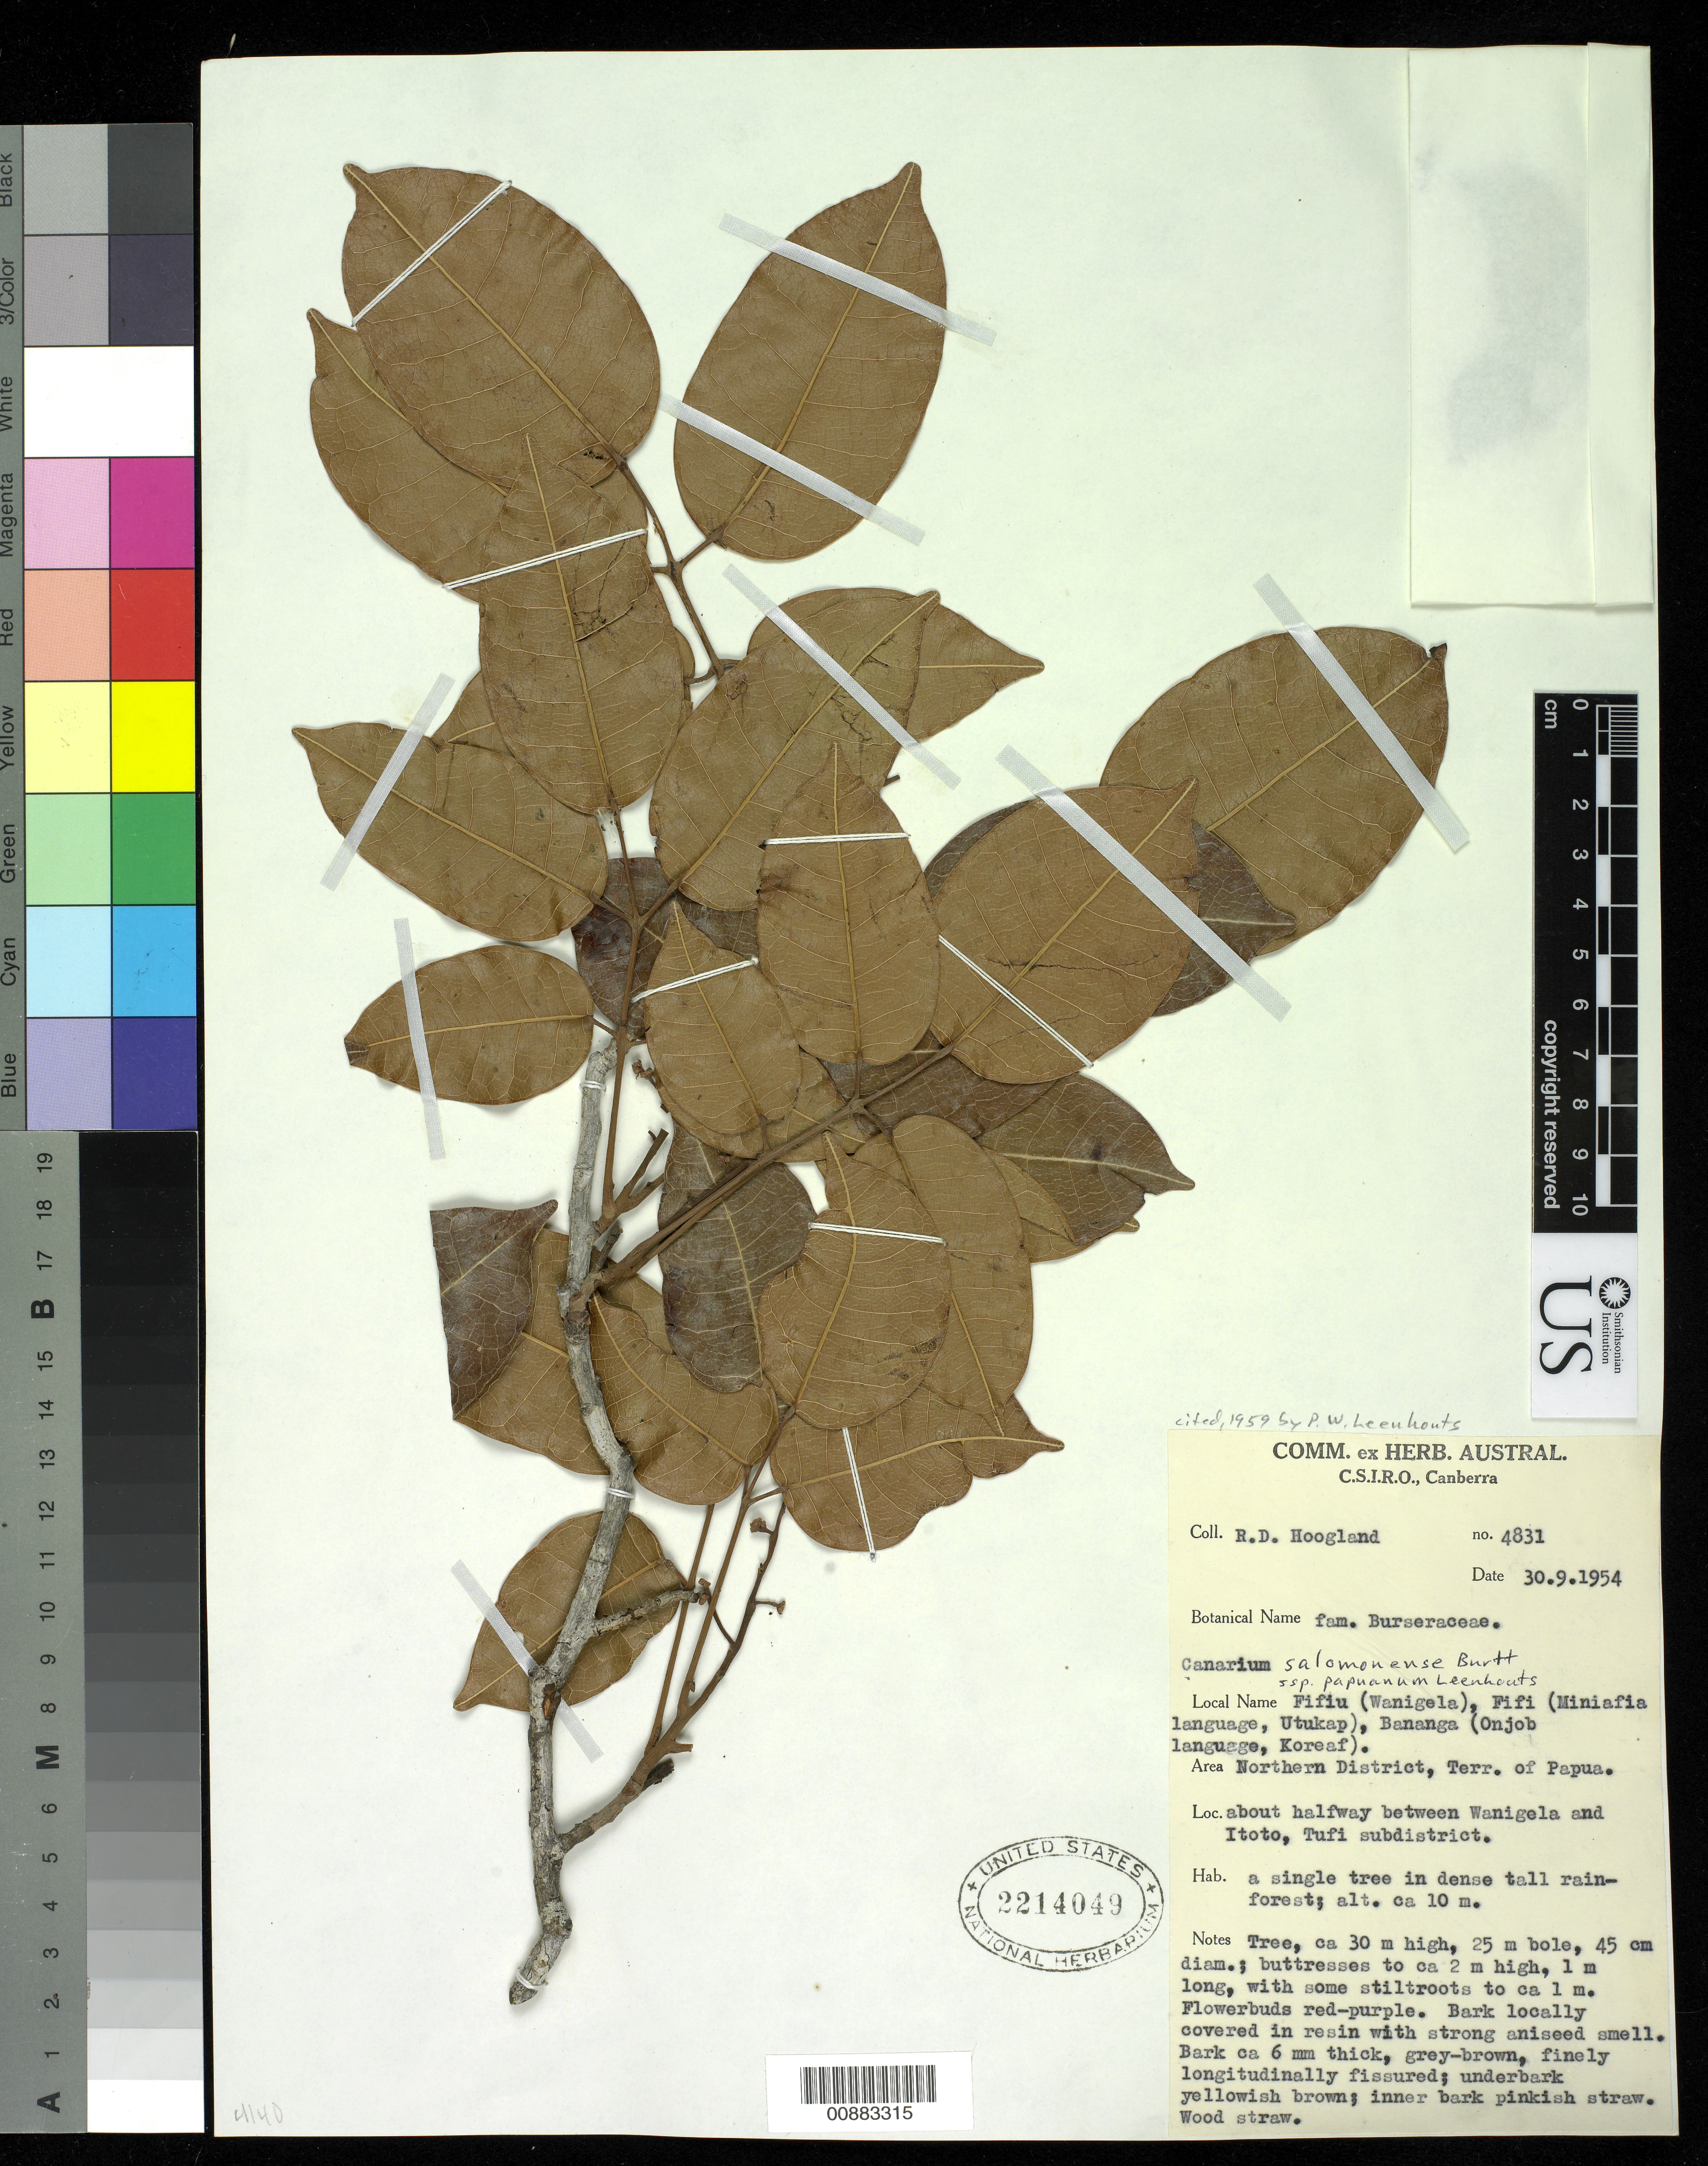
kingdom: Plantae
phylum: Tracheophyta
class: Magnoliopsida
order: Sapindales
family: Burseraceae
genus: Canarium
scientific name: Canarium salomonense subsp. papuanum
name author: Leenh.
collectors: R. D. Hoogland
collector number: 4831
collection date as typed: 30 Sep 1954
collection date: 1954-09-30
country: Papua New Guinea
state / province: Northern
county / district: Tufi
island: New Guinea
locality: Northern Dist., about halfway between Wanigela and Itoto, Tufi subdistrict.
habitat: A single tree in dense tall rainforest.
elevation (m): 10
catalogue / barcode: US 2214049